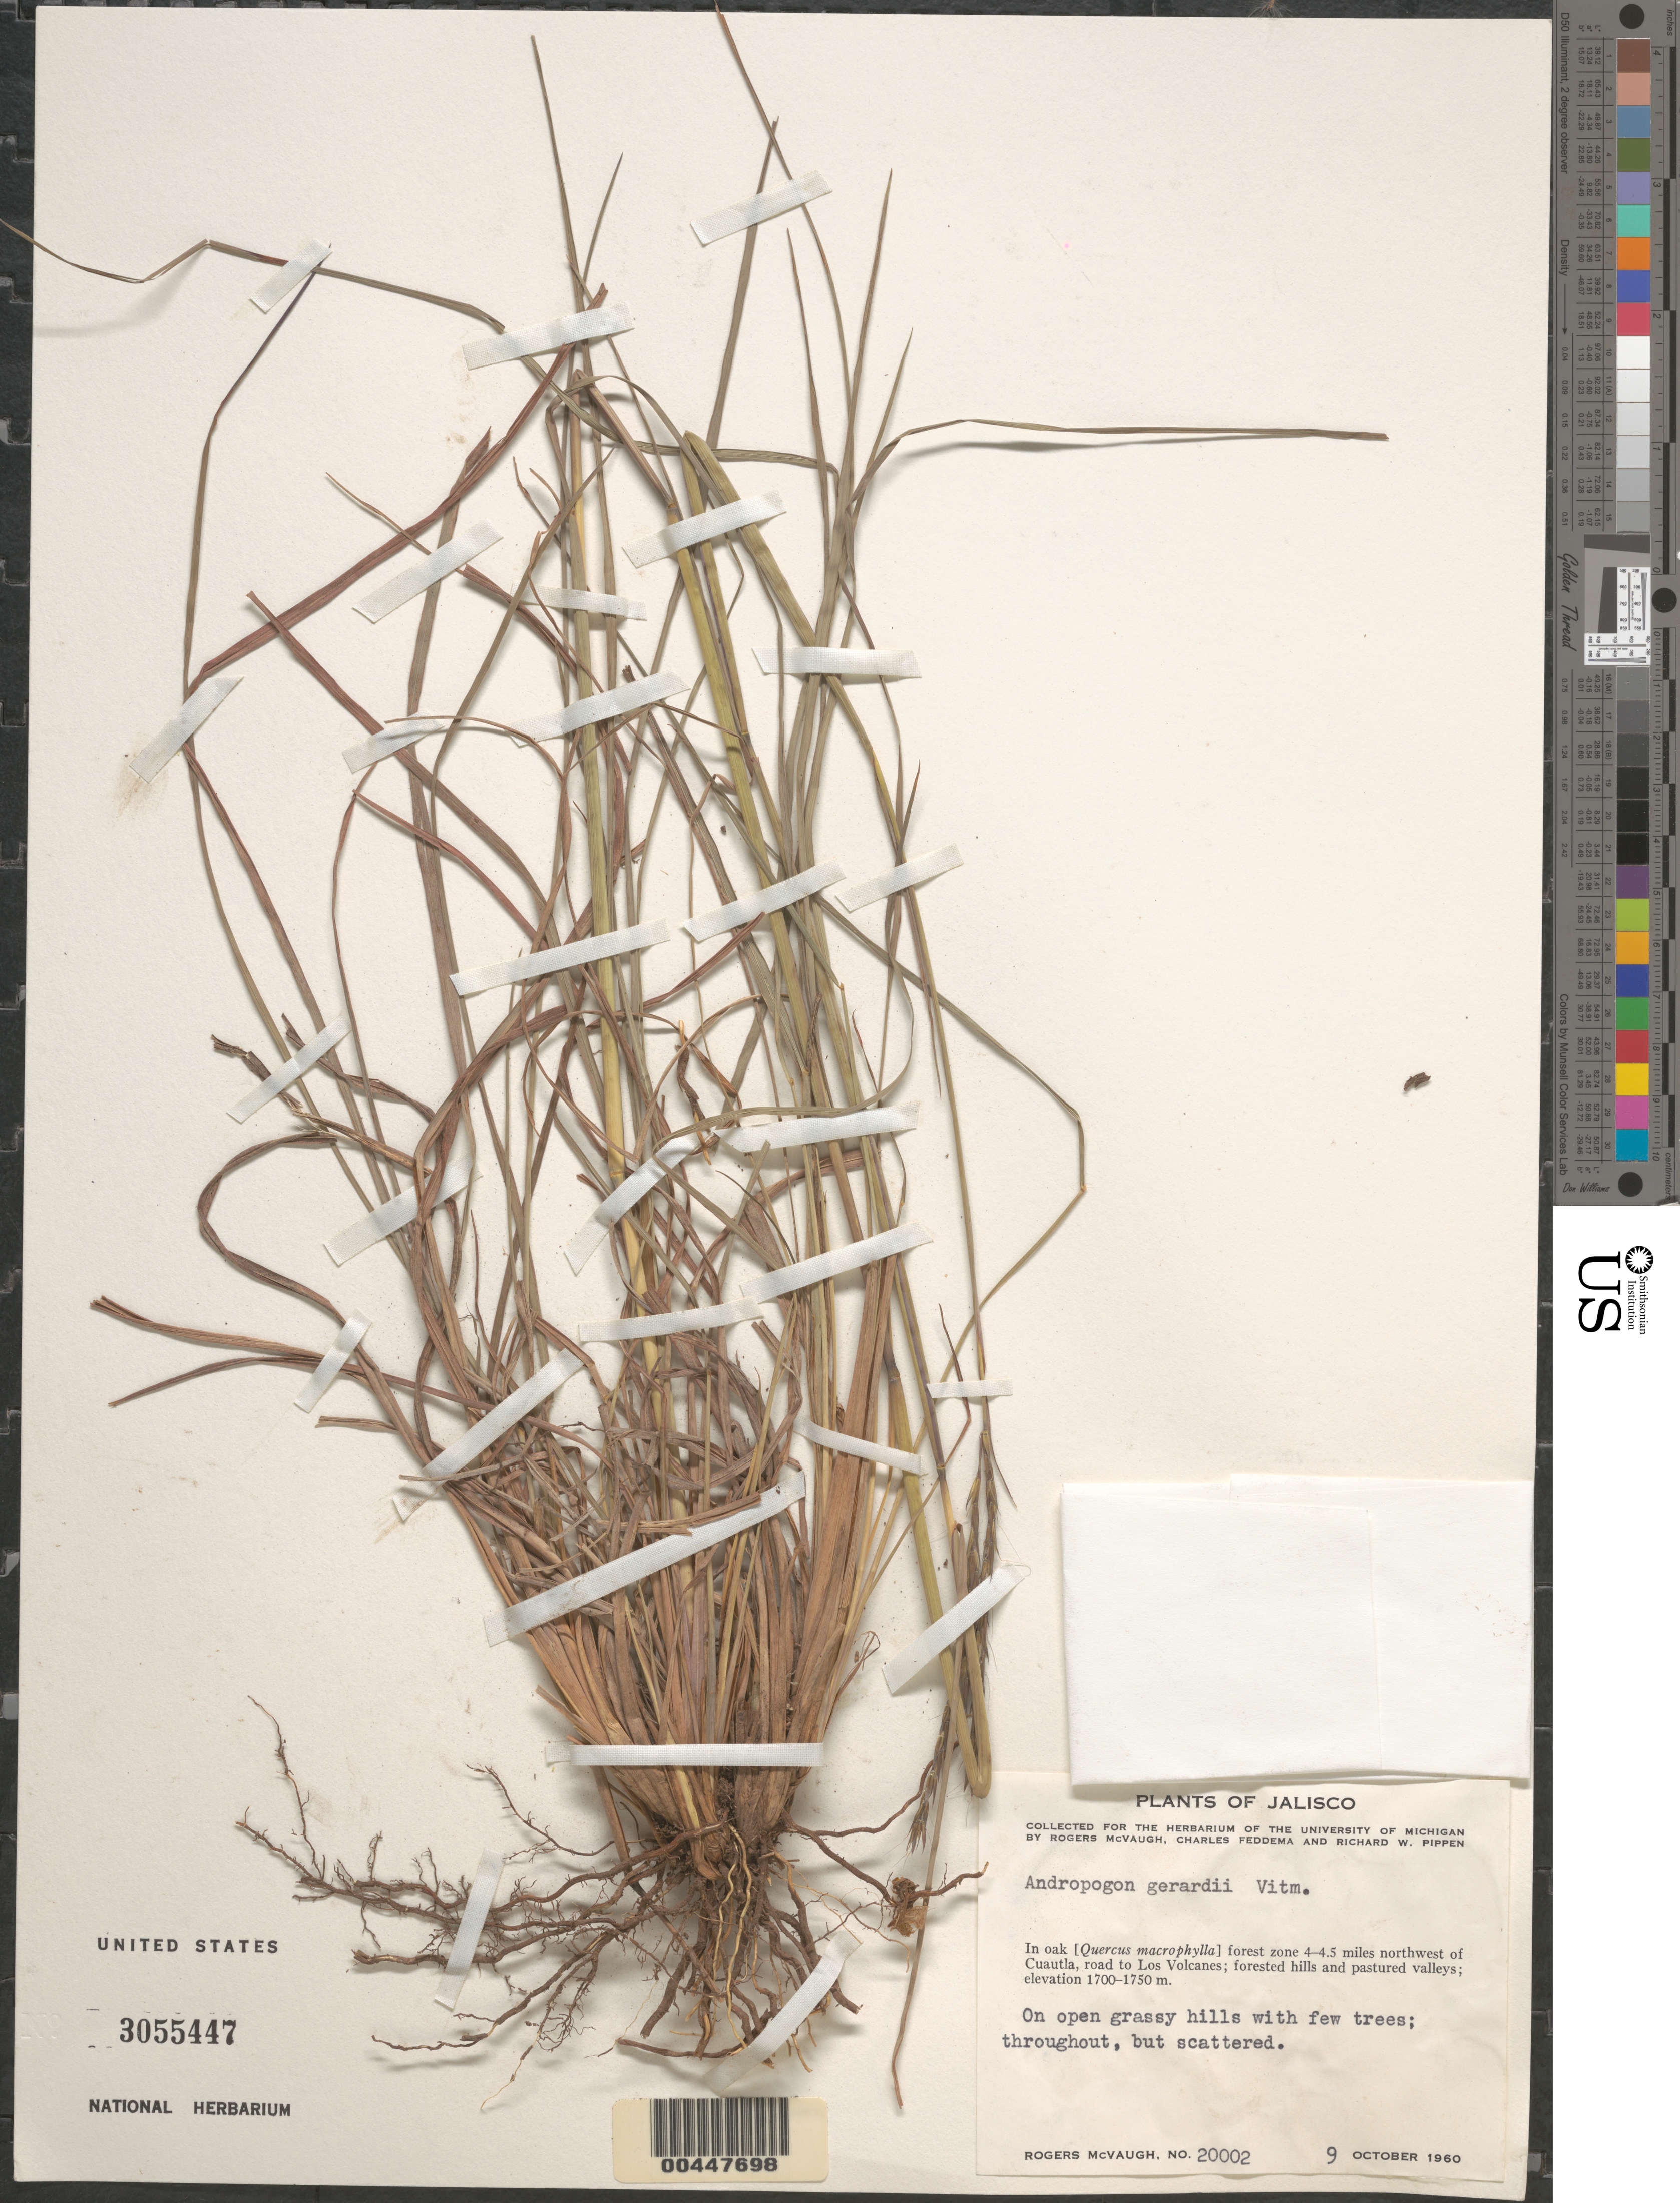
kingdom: Plantae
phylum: Tracheophyta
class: Liliopsida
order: Poales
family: Poaceae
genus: Andropogon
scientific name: Andropogon gerardii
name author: Vitman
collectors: R. McVaugh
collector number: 20002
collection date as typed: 9 Oct 1960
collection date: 1960-10-09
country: Mexico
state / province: Jalisco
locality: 4-4.5 mi NW of Cuautla, road to Los Volcanes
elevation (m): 1700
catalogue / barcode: US 3055447